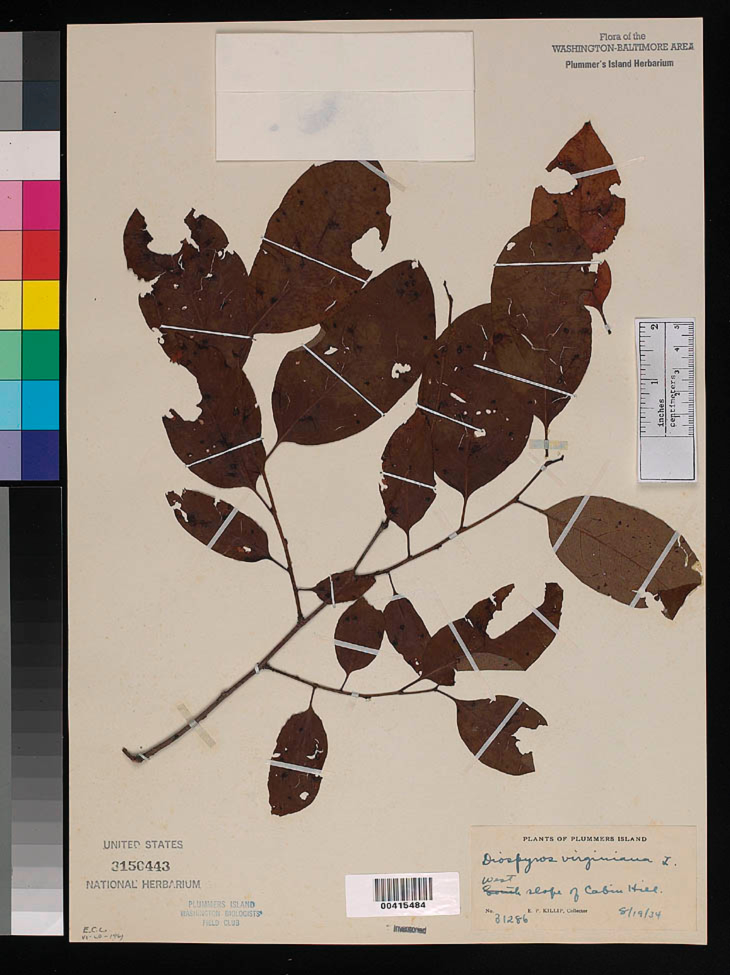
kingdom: Plantae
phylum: Tracheophyta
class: Magnoliopsida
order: Ericales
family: Ebenaceae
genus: Diospyros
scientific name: Diospyros virginiana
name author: L.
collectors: E. P. Killip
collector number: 31286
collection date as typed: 19 Aug 1934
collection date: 1934-08-19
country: United States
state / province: Maryland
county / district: Montgomery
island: Plummers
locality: Plummer's Island; west slope of Cabin Hill C. & O. Canal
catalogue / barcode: US 3150443